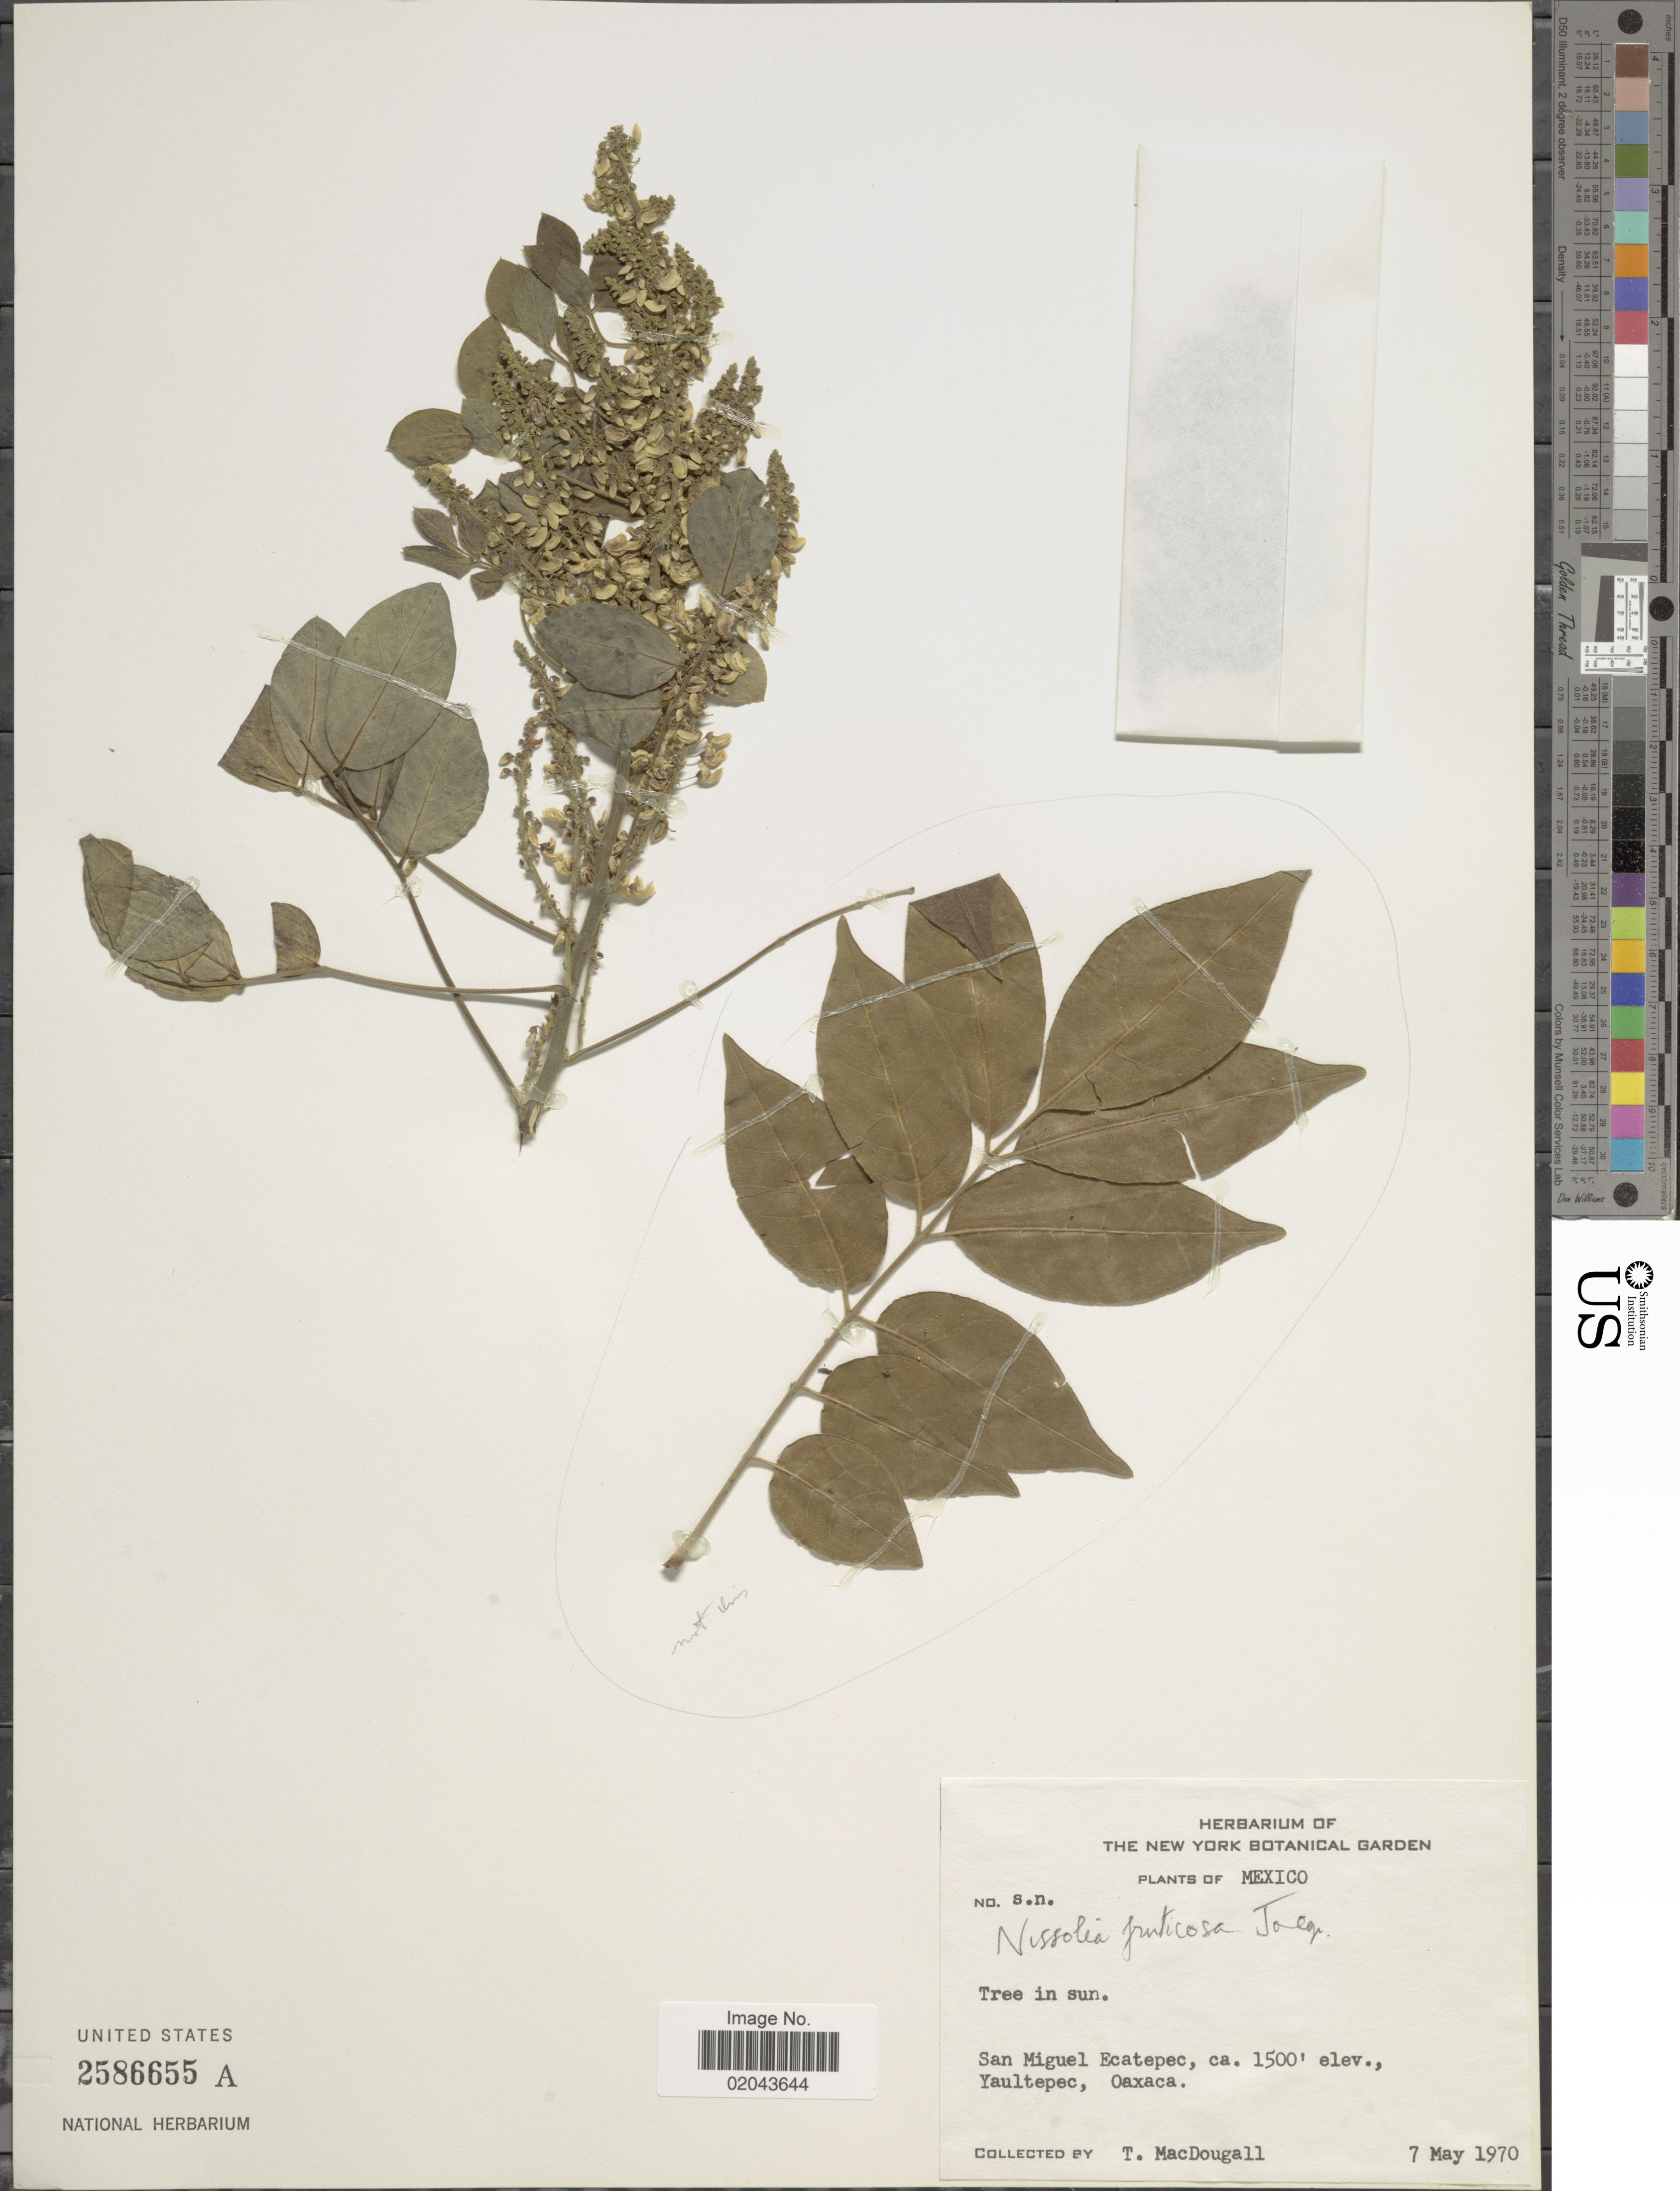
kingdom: Plantae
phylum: Tracheophyta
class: Magnoliopsida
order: Fabales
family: Fabaceae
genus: Nissolia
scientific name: Nissolia fruticosa var. fruticosa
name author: Jacq.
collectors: T. B. MacDougall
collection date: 1970-05-07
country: Mexico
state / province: Oaxaca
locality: San Miguel Escatepec, Yaultepec.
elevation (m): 457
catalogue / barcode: US 2586655A